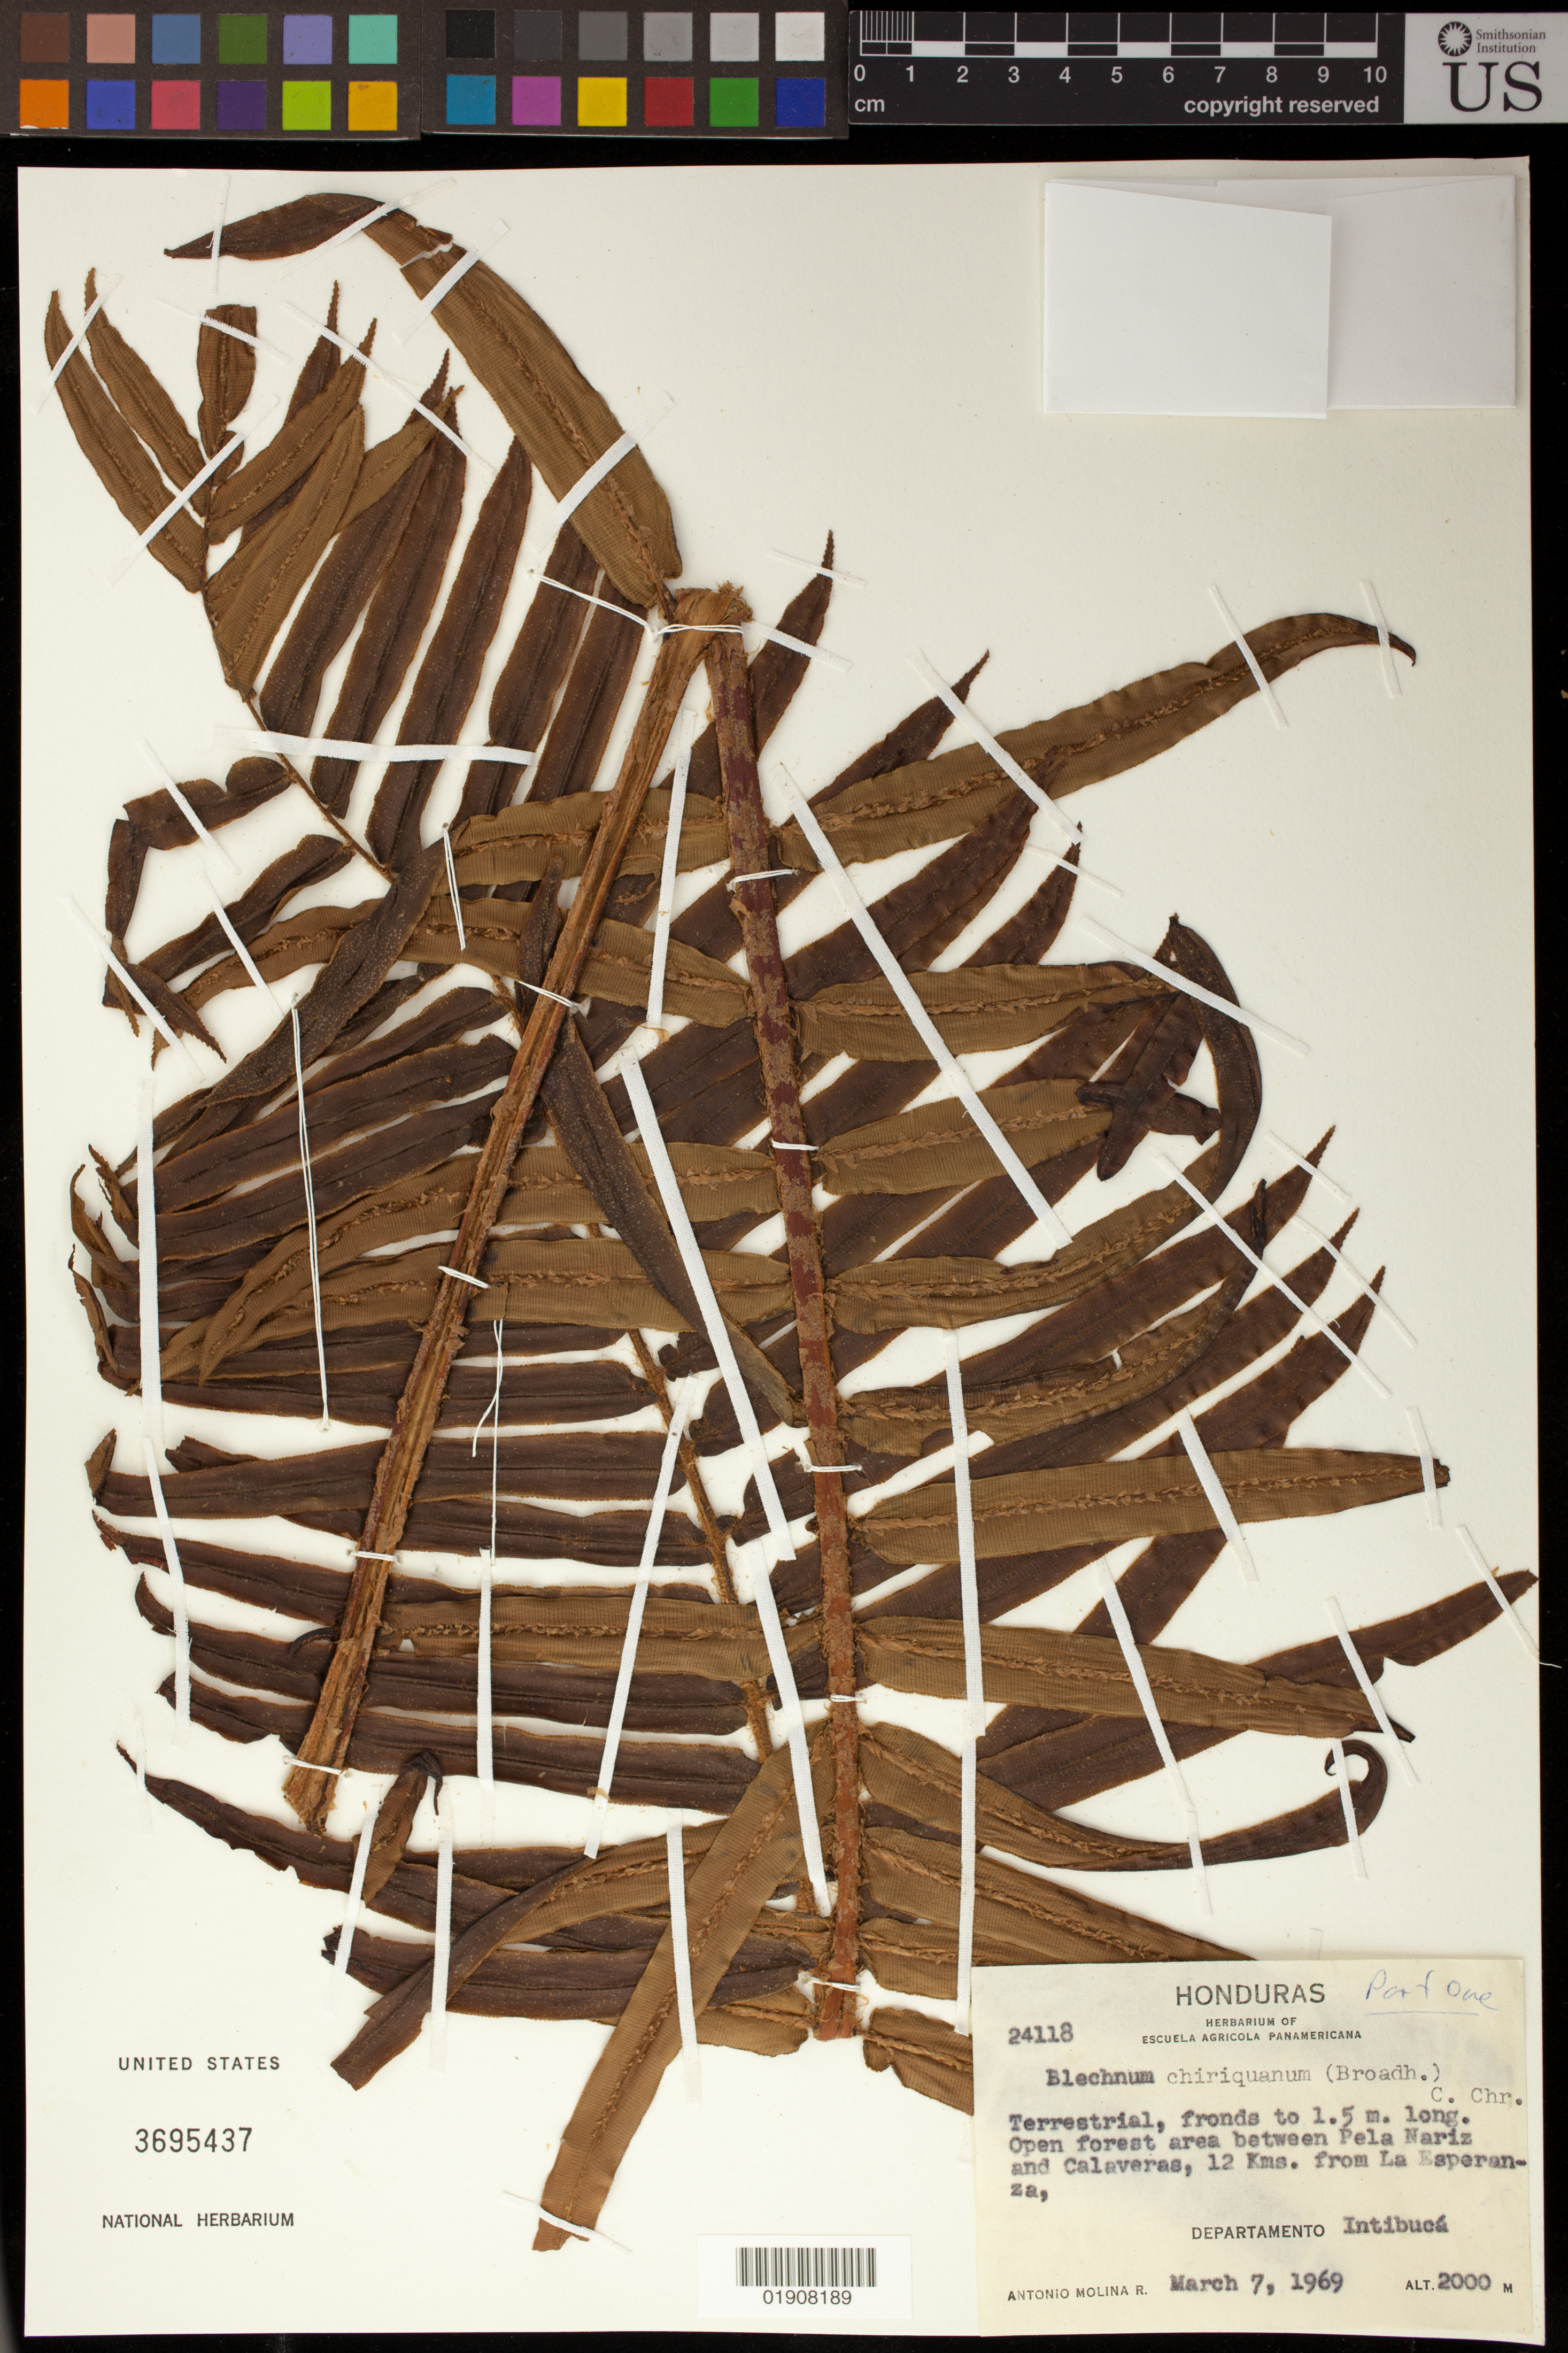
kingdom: Plantae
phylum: Tracheophyta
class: Polypodiopsida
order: Polypodiales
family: Blechnaceae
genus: Blechnum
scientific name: Blechnum chiriquanum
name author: (Broadh.) C. Chr.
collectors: A. Molina R.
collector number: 24118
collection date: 1969-03-07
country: Honduras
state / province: Intibuca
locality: Open forest area between Pela Nariz and Calaveras, 12 Kms. from La Esperanza, Departamento Intibucá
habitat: Open forest.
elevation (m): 2000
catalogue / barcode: US 3695437